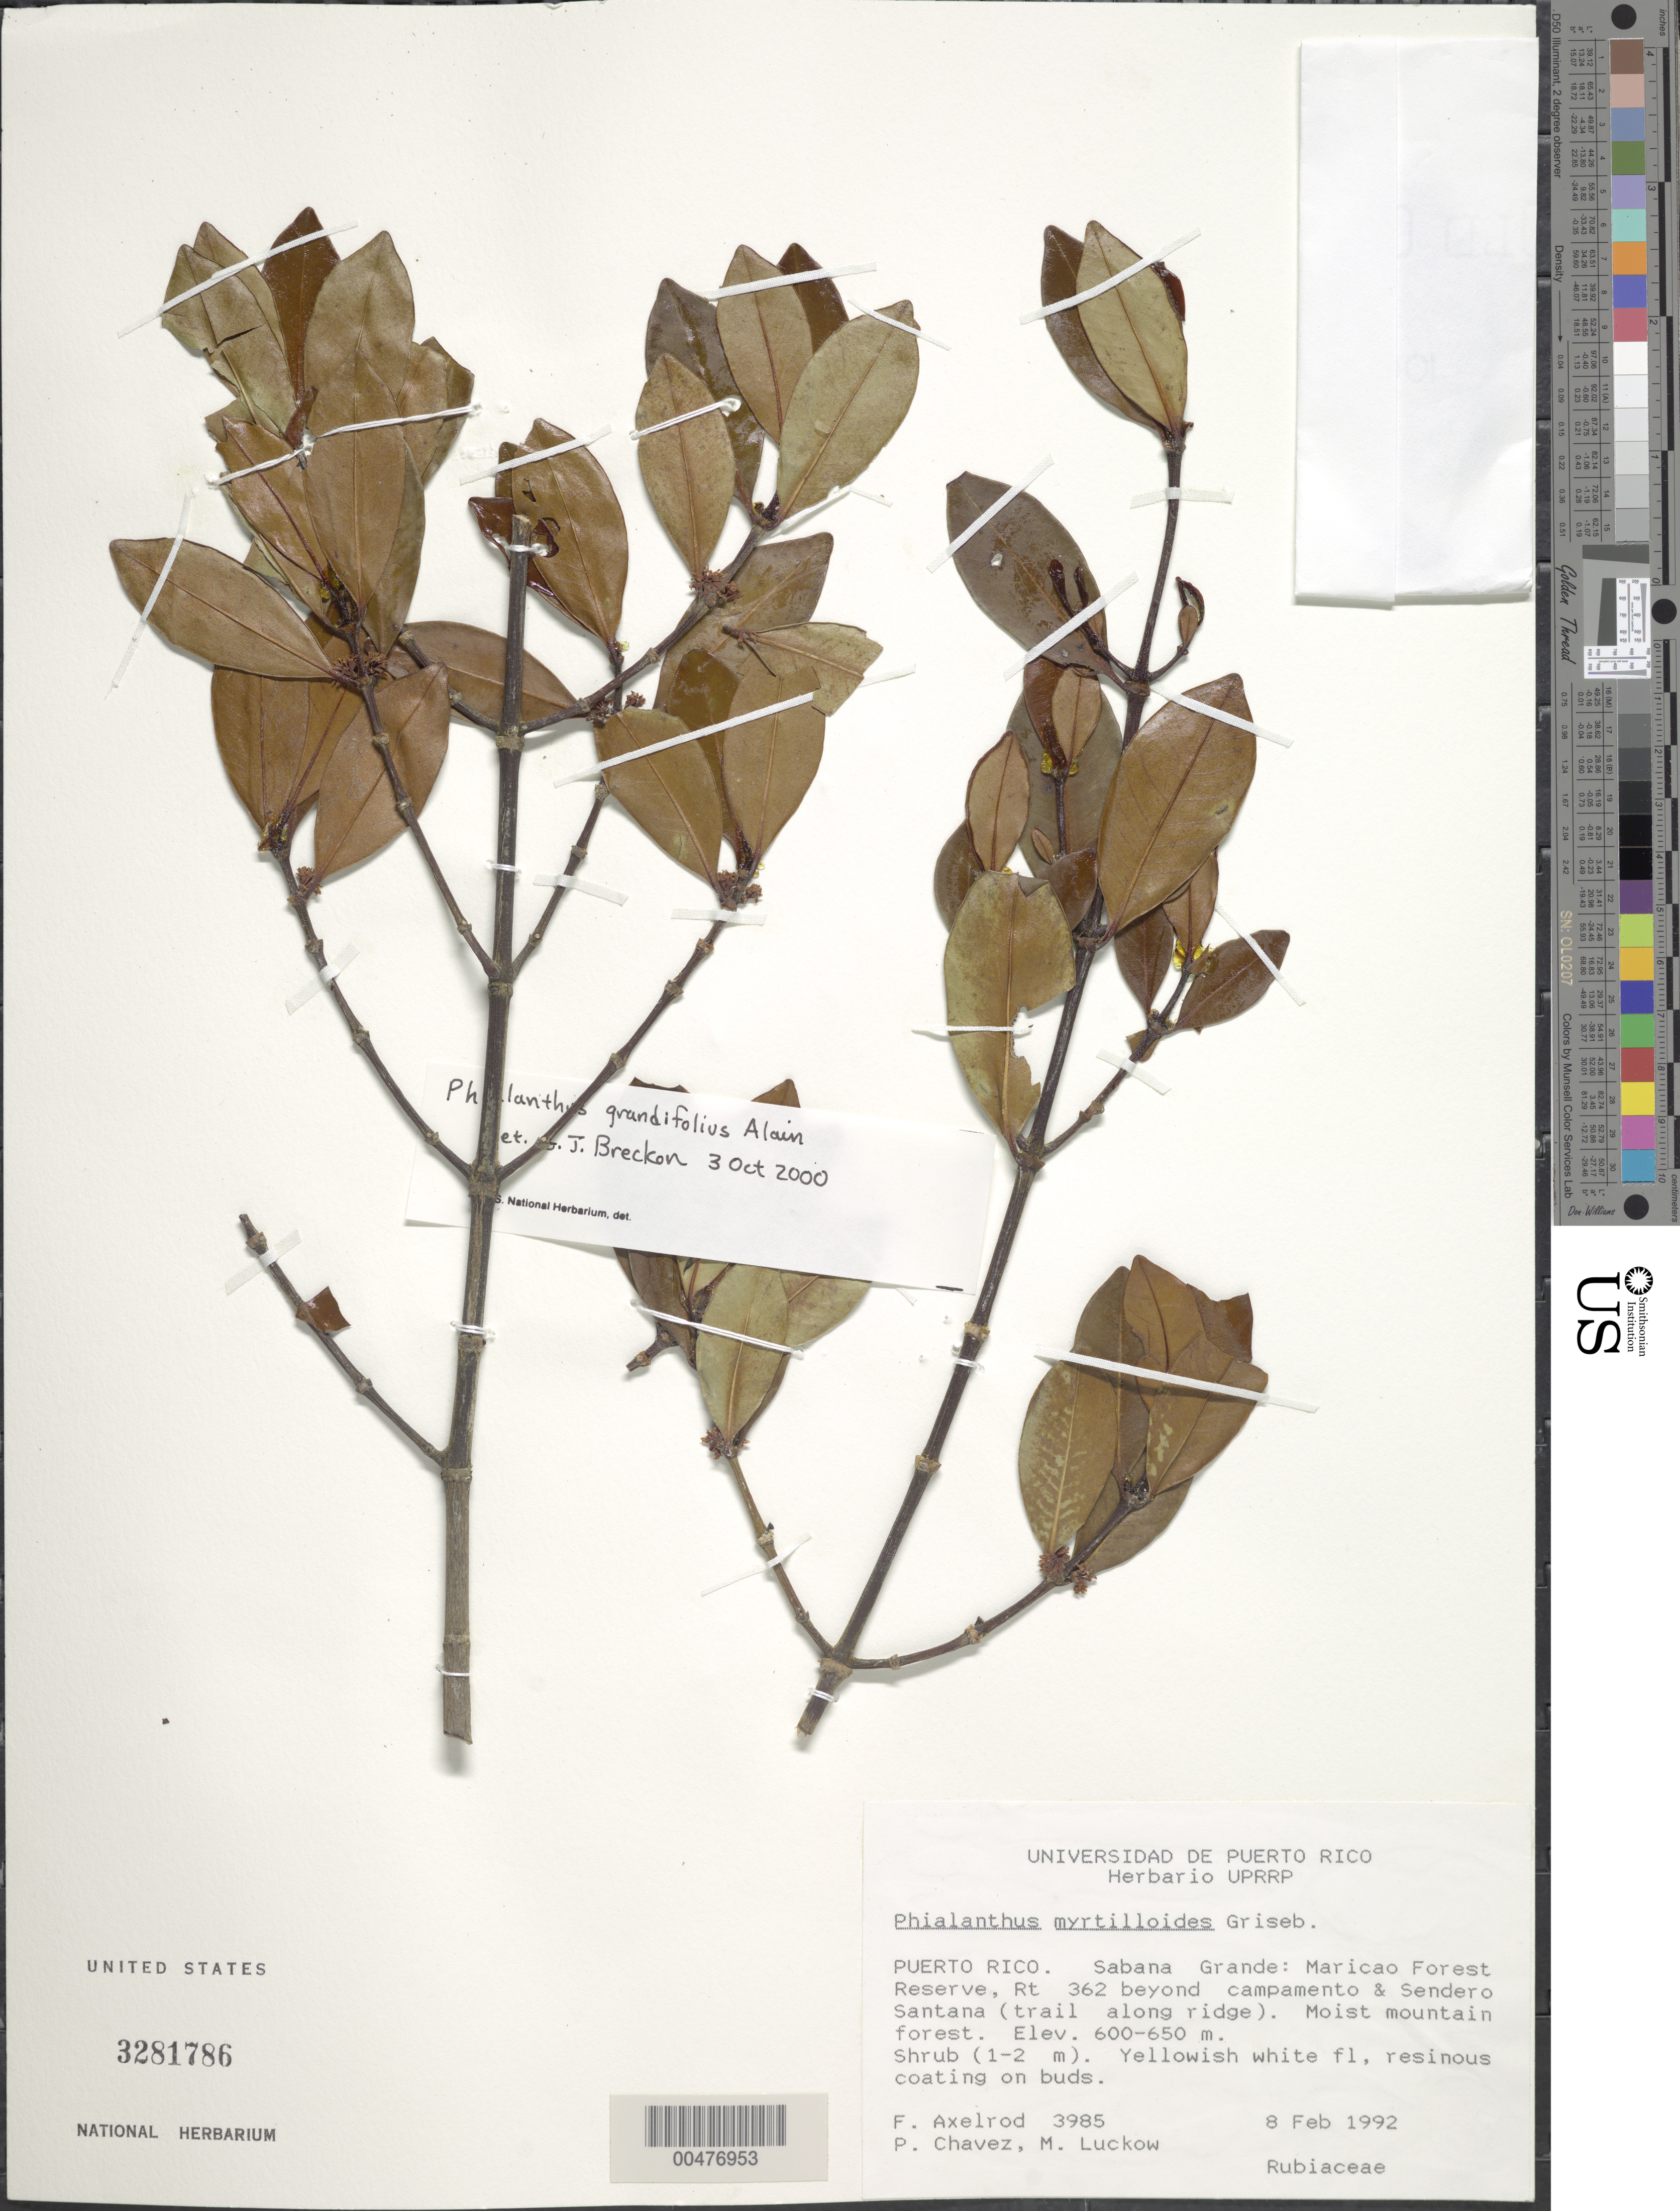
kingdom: Plantae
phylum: Tracheophyta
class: Magnoliopsida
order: Gentianales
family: Rubiaceae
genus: Phialanthus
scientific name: Phialanthus myrtilloides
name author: Griseb.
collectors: F. S. Axelrod, P. Chavez & M. A. Luckow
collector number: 3985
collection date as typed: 08 Feb 1992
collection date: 1992-02-08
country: Puerto Rico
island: Greater Antilles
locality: Maricao: Maricao Forest Reserve, Rt. 362 beyond campamento & Sendero Santana.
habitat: Moist mountain forest.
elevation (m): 600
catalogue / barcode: US 3281786